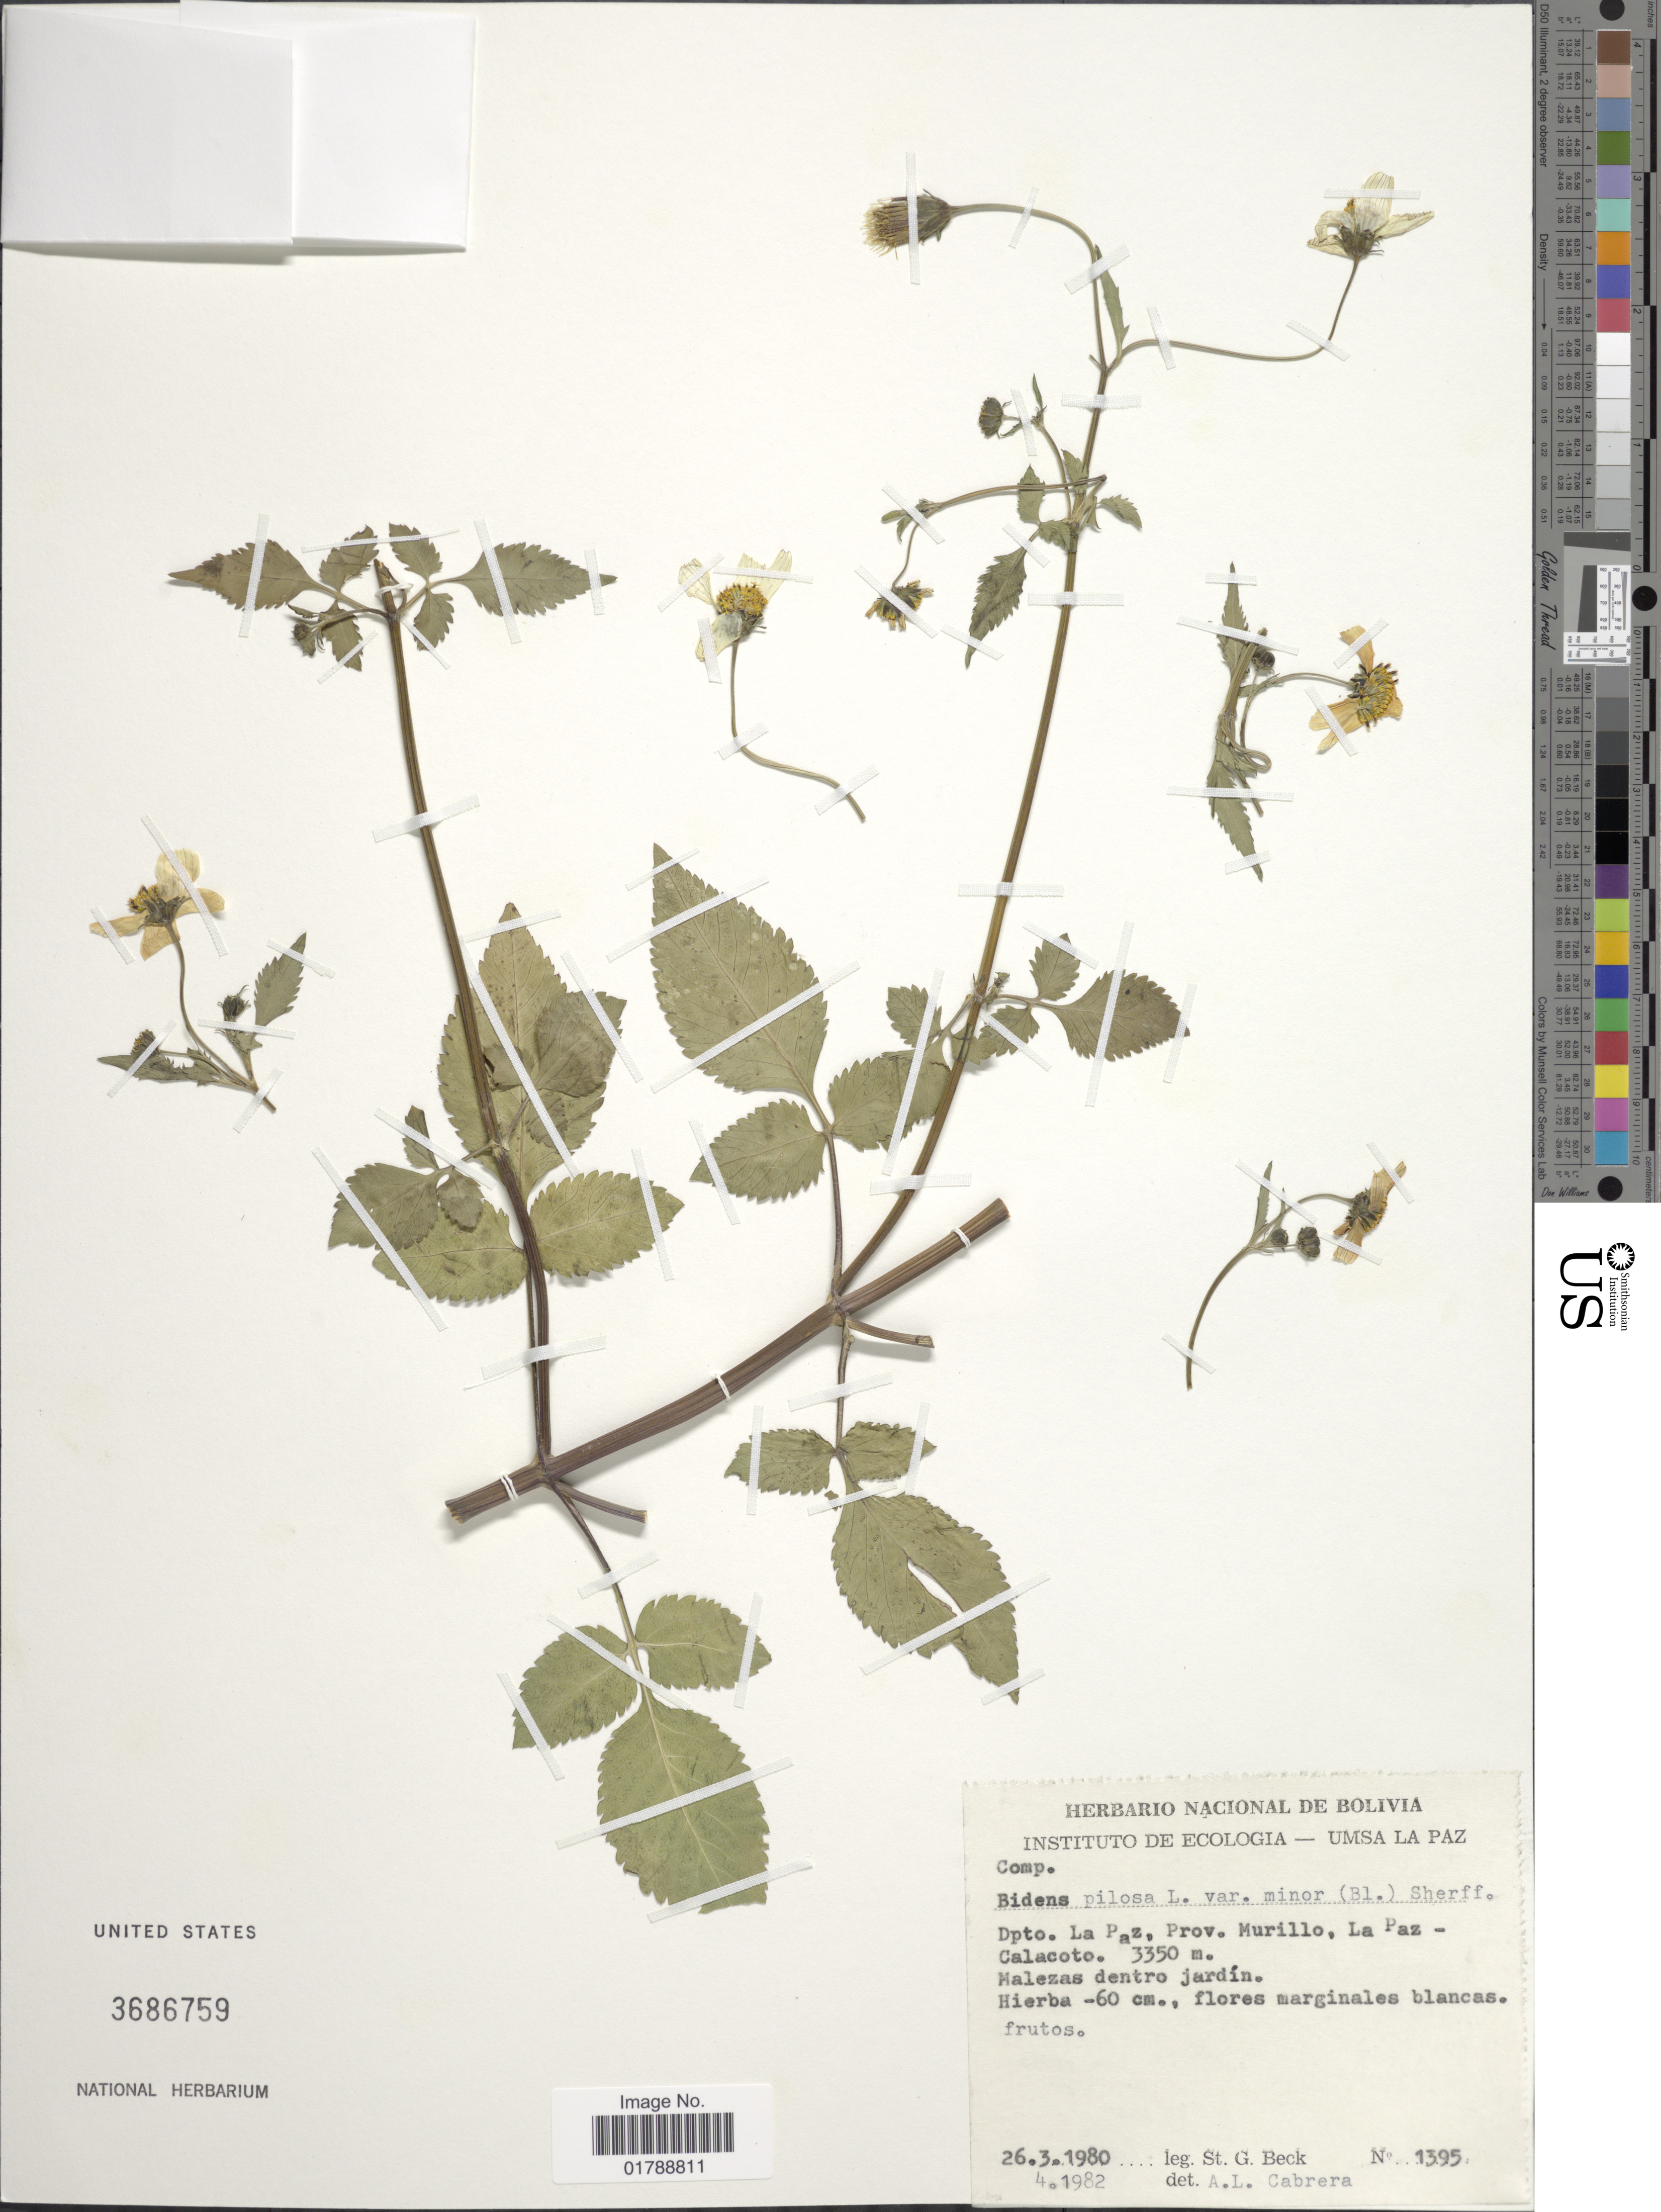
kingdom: Plantae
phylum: Tracheophyta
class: Magnoliopsida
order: Asterales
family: Asteraceae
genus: Bidens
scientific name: Bidens pilosa var. minor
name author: (Blume) Sherff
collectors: S. G. Beck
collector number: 1395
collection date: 1980-03-26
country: Bolivia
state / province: La Paz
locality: Prov. Murillo, La Paz - Calacoto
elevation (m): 3350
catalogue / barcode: US 3686759